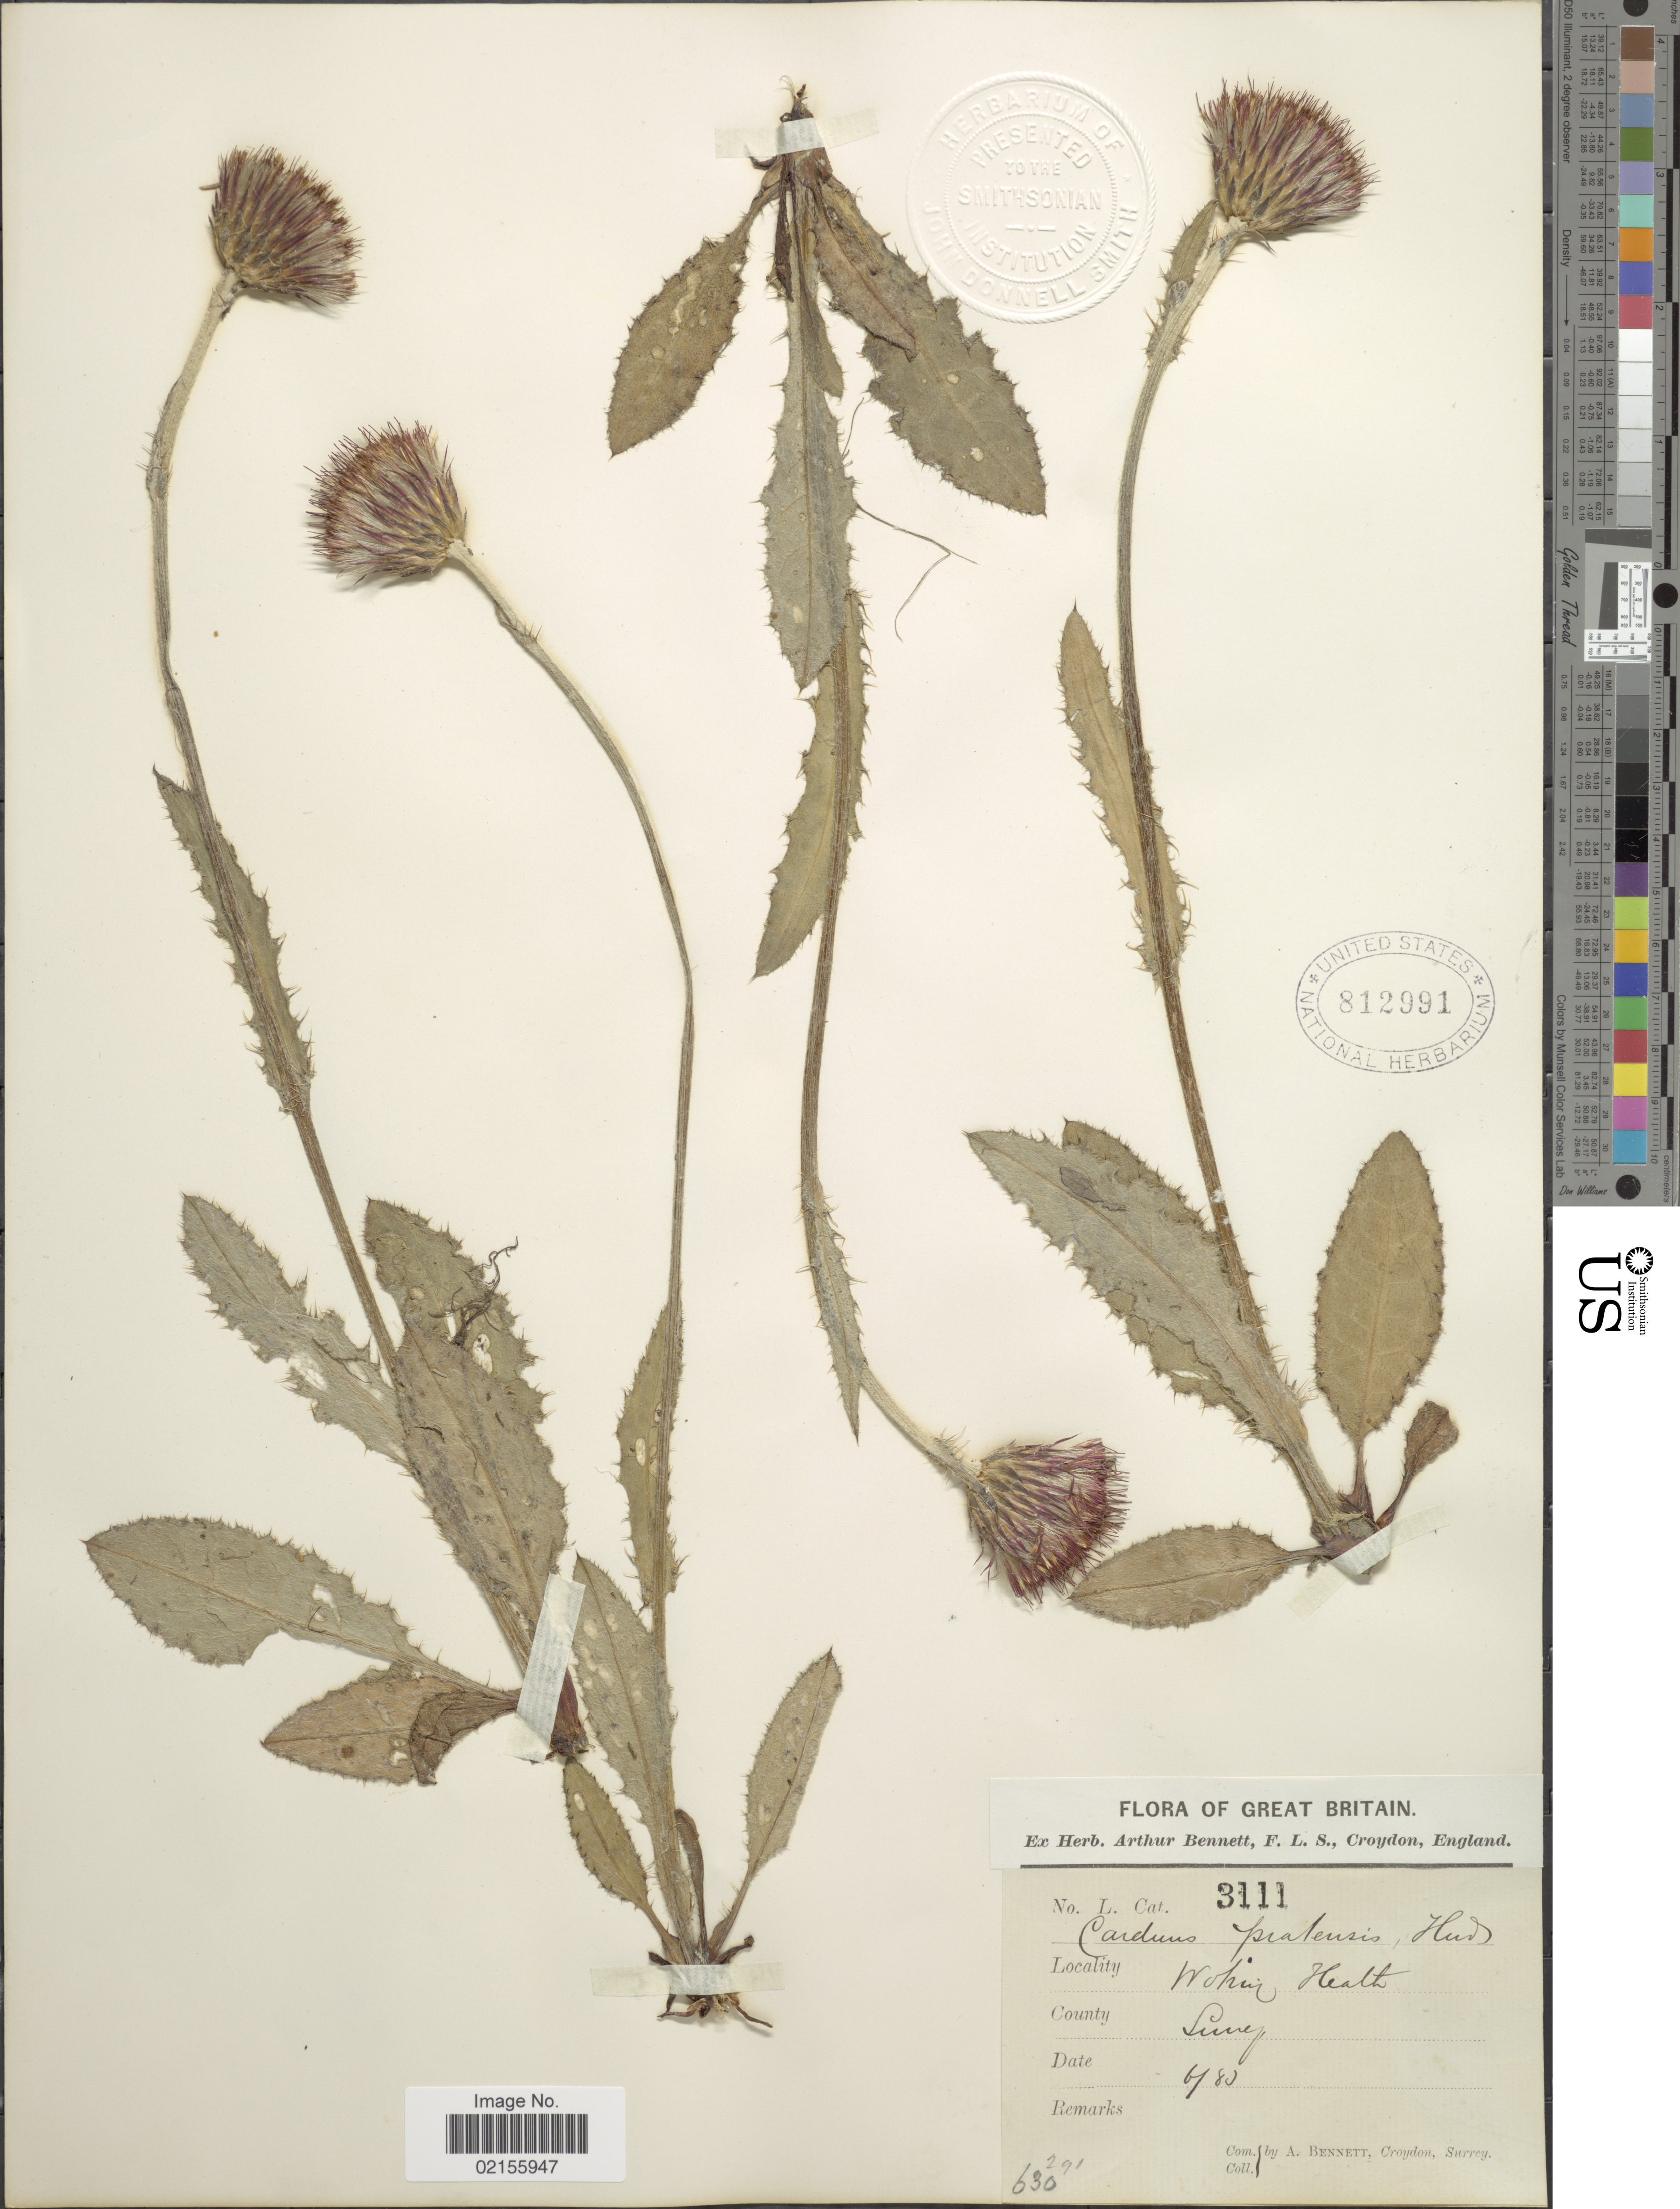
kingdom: Plantae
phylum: Tracheophyta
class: Magnoliopsida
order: Asterales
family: Asteraceae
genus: Cirsium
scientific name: Cirsium dissectum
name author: (L.) Hill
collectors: A. Bennet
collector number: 3111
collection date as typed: Transcribed d/m/y: /6/80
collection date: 1880-06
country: United Kingdom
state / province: England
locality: Woking Heath, Surrey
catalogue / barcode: US 812991